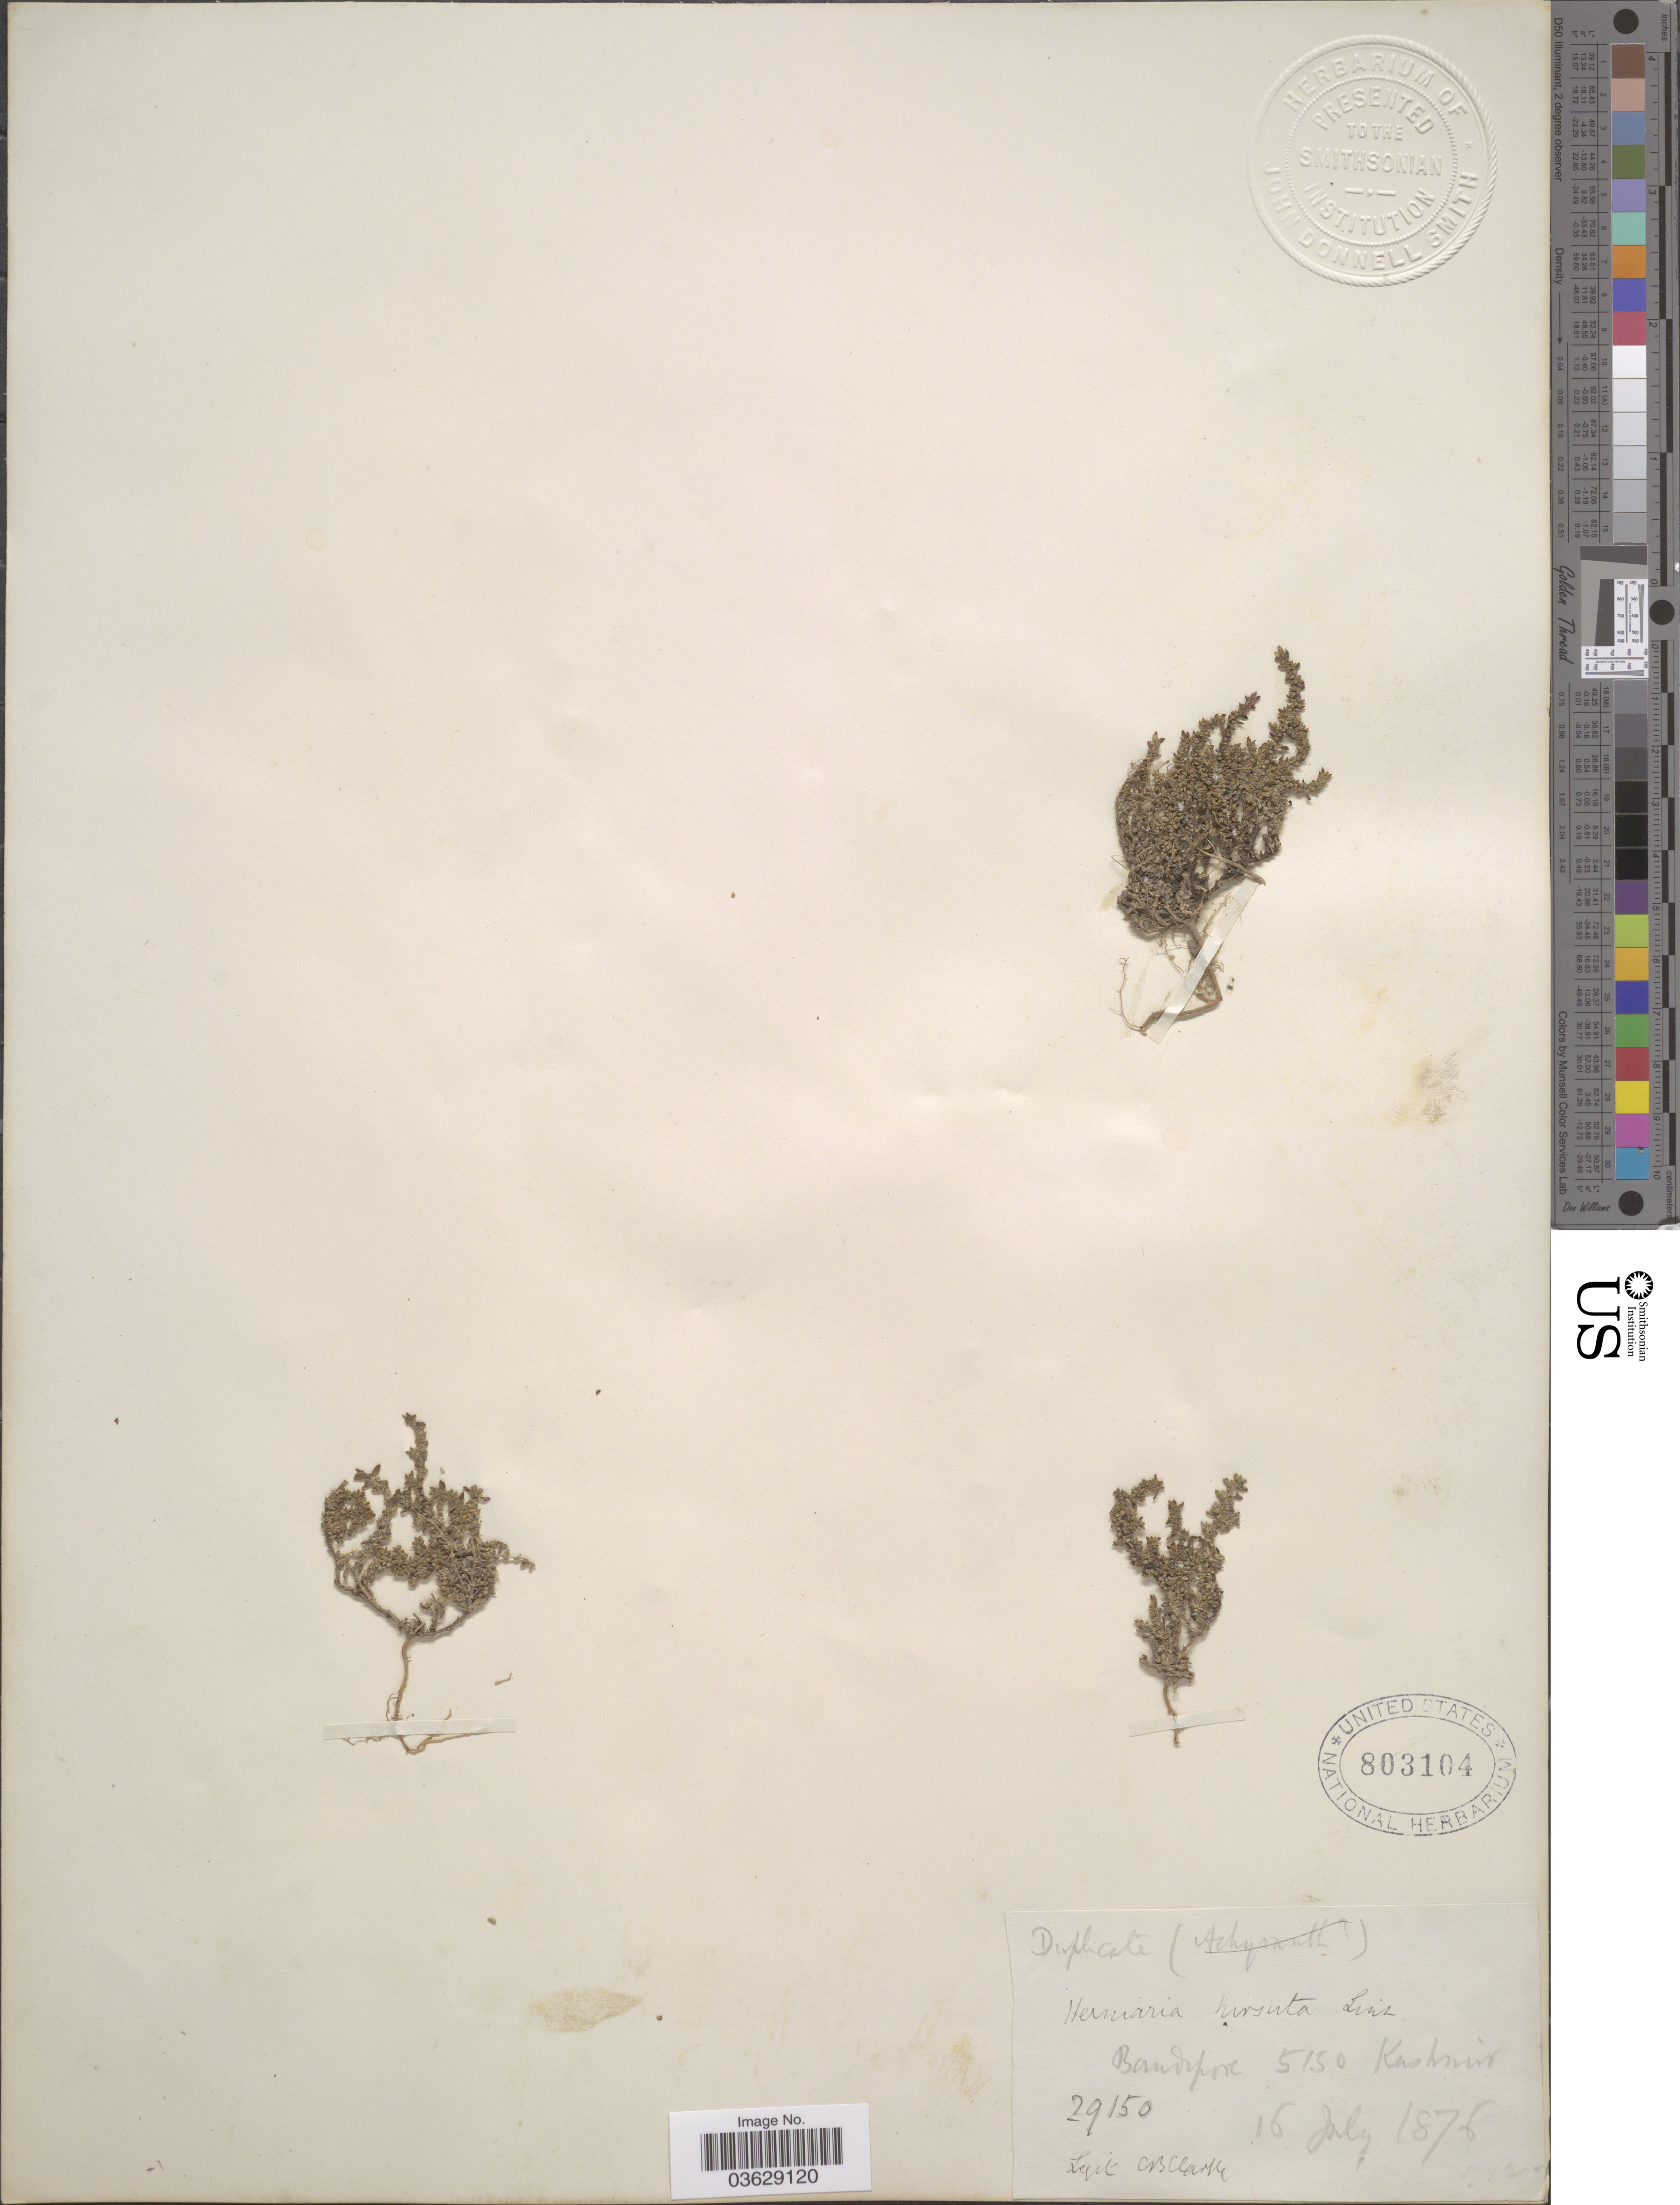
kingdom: Plantae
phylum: Tracheophyta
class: Magnoliopsida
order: Caryophyllales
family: Caryophyllaceae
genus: Herniaria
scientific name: Herniaria hirsuta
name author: L.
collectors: C. B. Clarke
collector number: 29150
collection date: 1876-07-16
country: India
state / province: Jammu and Kashmir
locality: Bandepore. Kashmir.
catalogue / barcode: US 803104